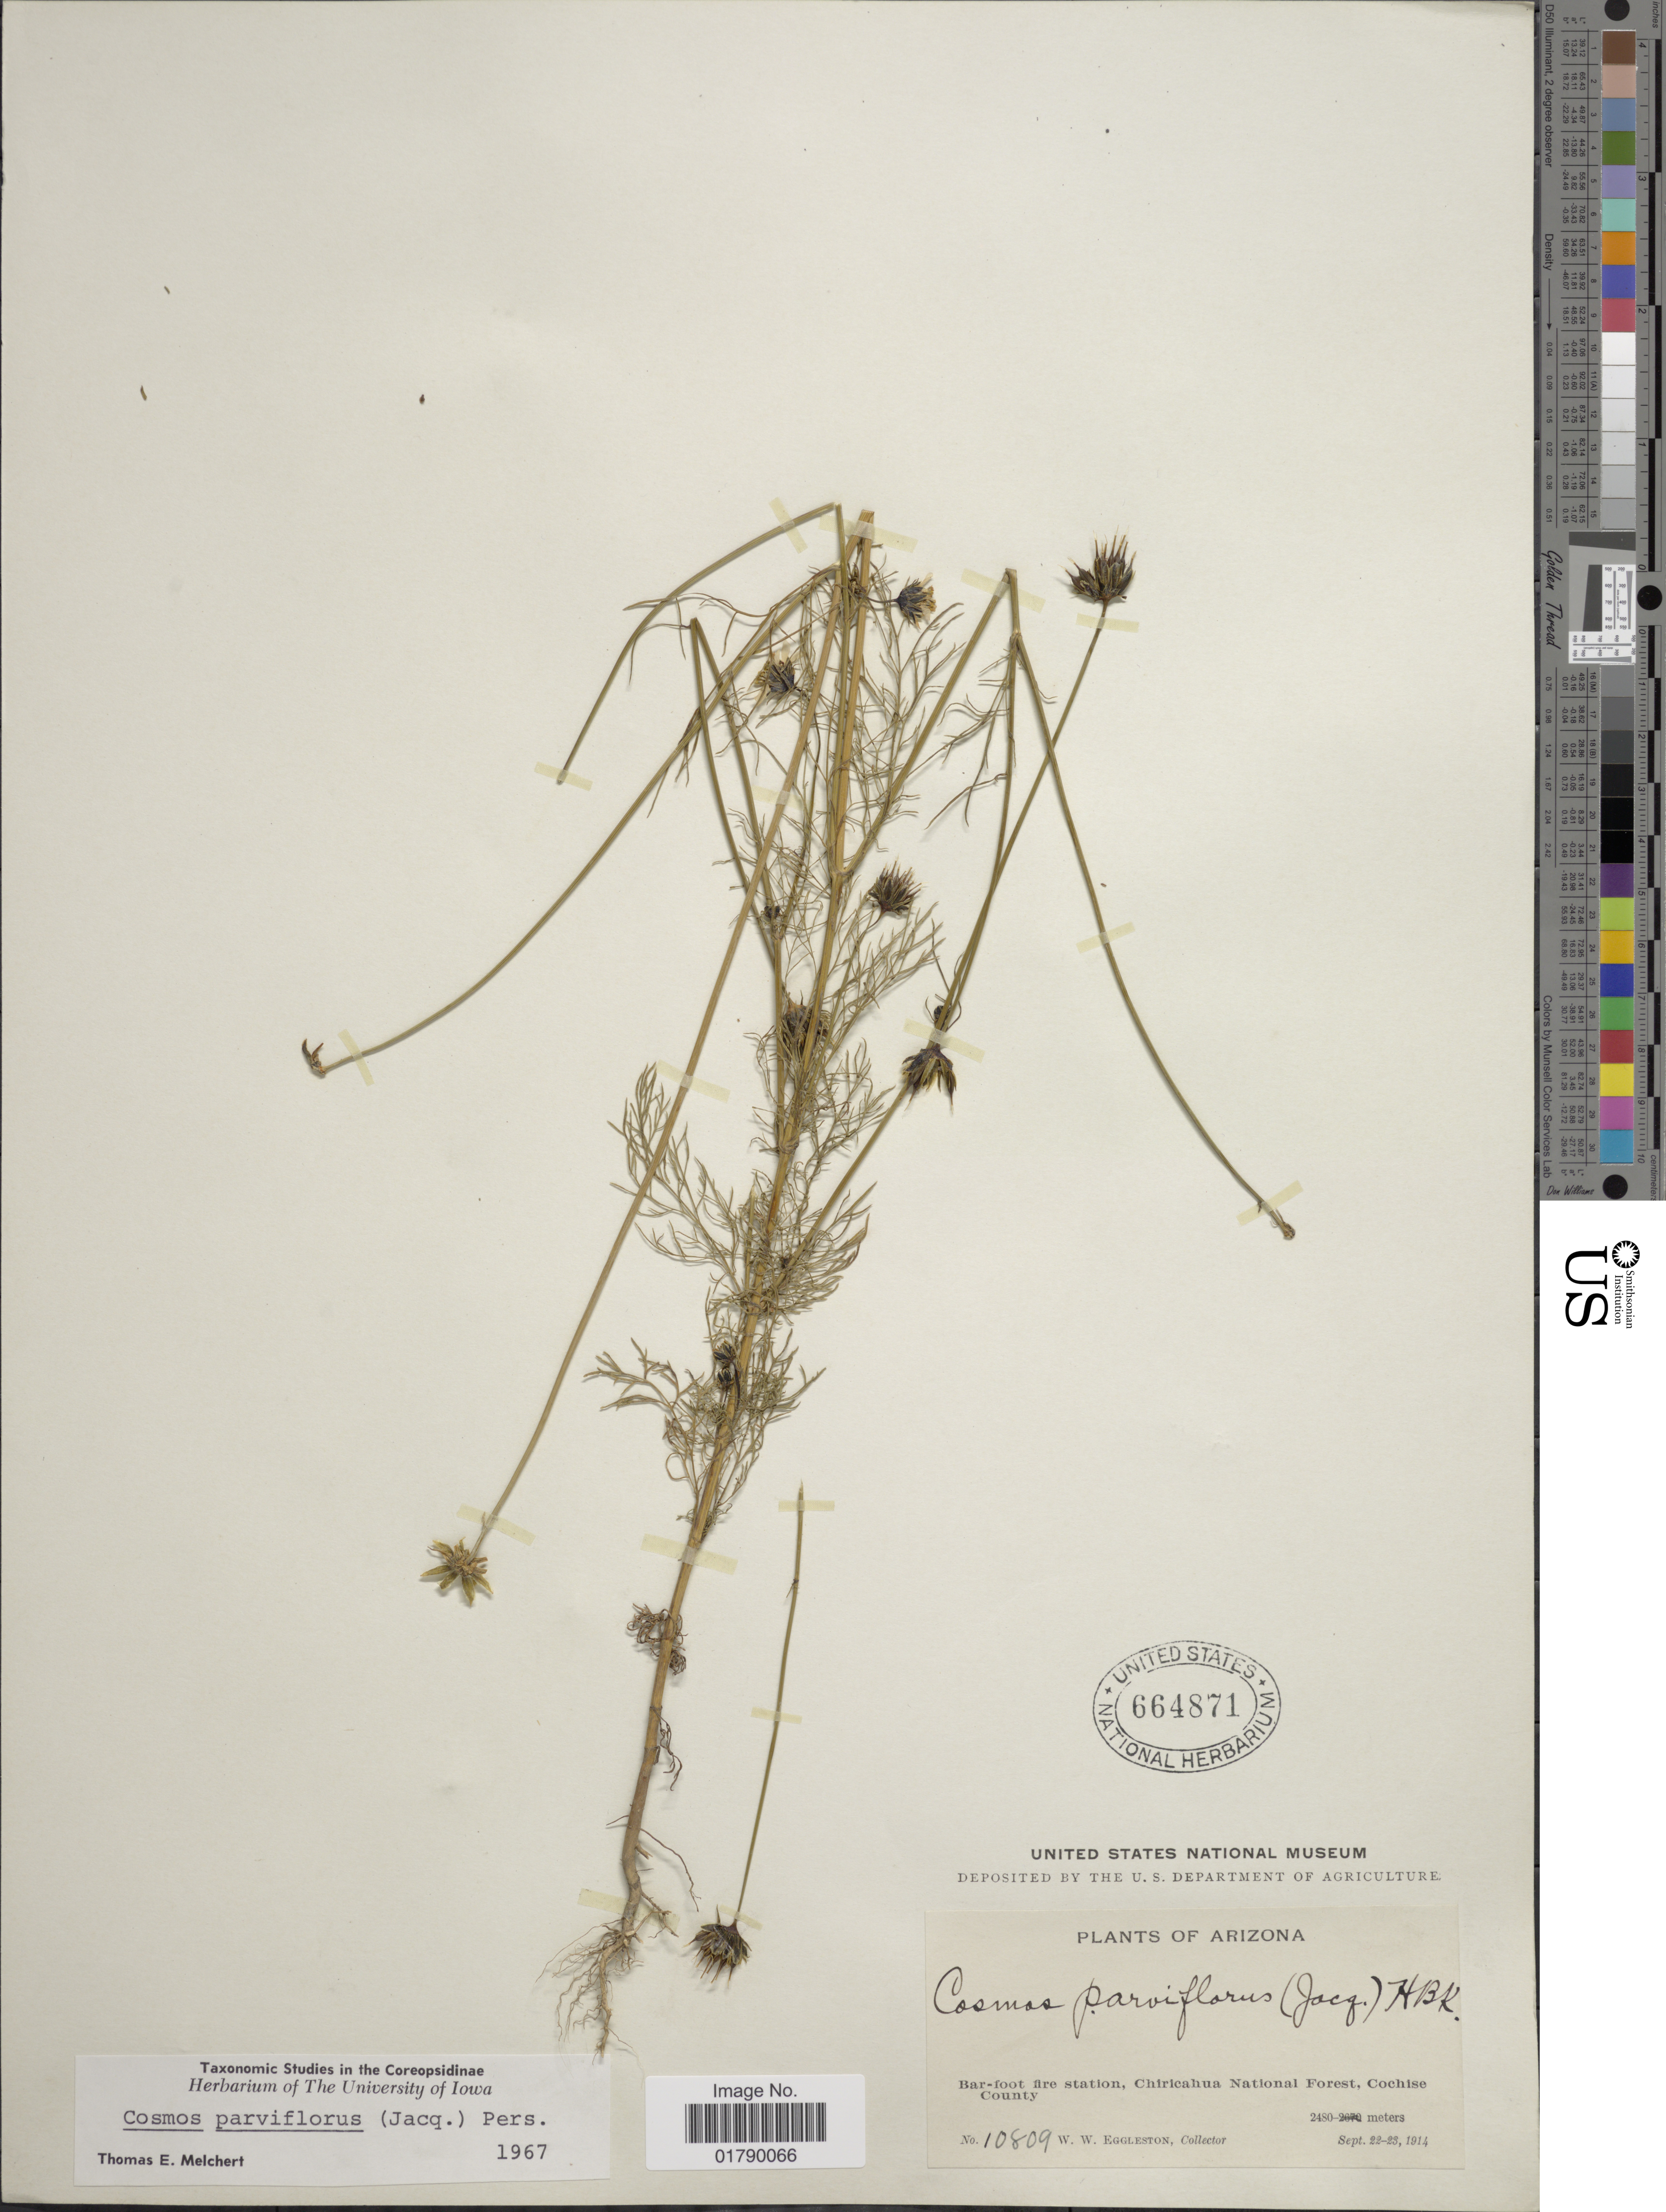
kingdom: Plantae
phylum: Tracheophyta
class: Magnoliopsida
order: Asterales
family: Asteraceae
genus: Cosmos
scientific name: Cosmos parviflorus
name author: (Jacq.) Pers.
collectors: W. W. Eggleston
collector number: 10809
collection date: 1914-09-22/1914-09-23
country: United States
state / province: Arizona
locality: Bar-foot fire station to Paradise, Chiricahua National Forest, Cochise County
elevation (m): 2480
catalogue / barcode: US 664871